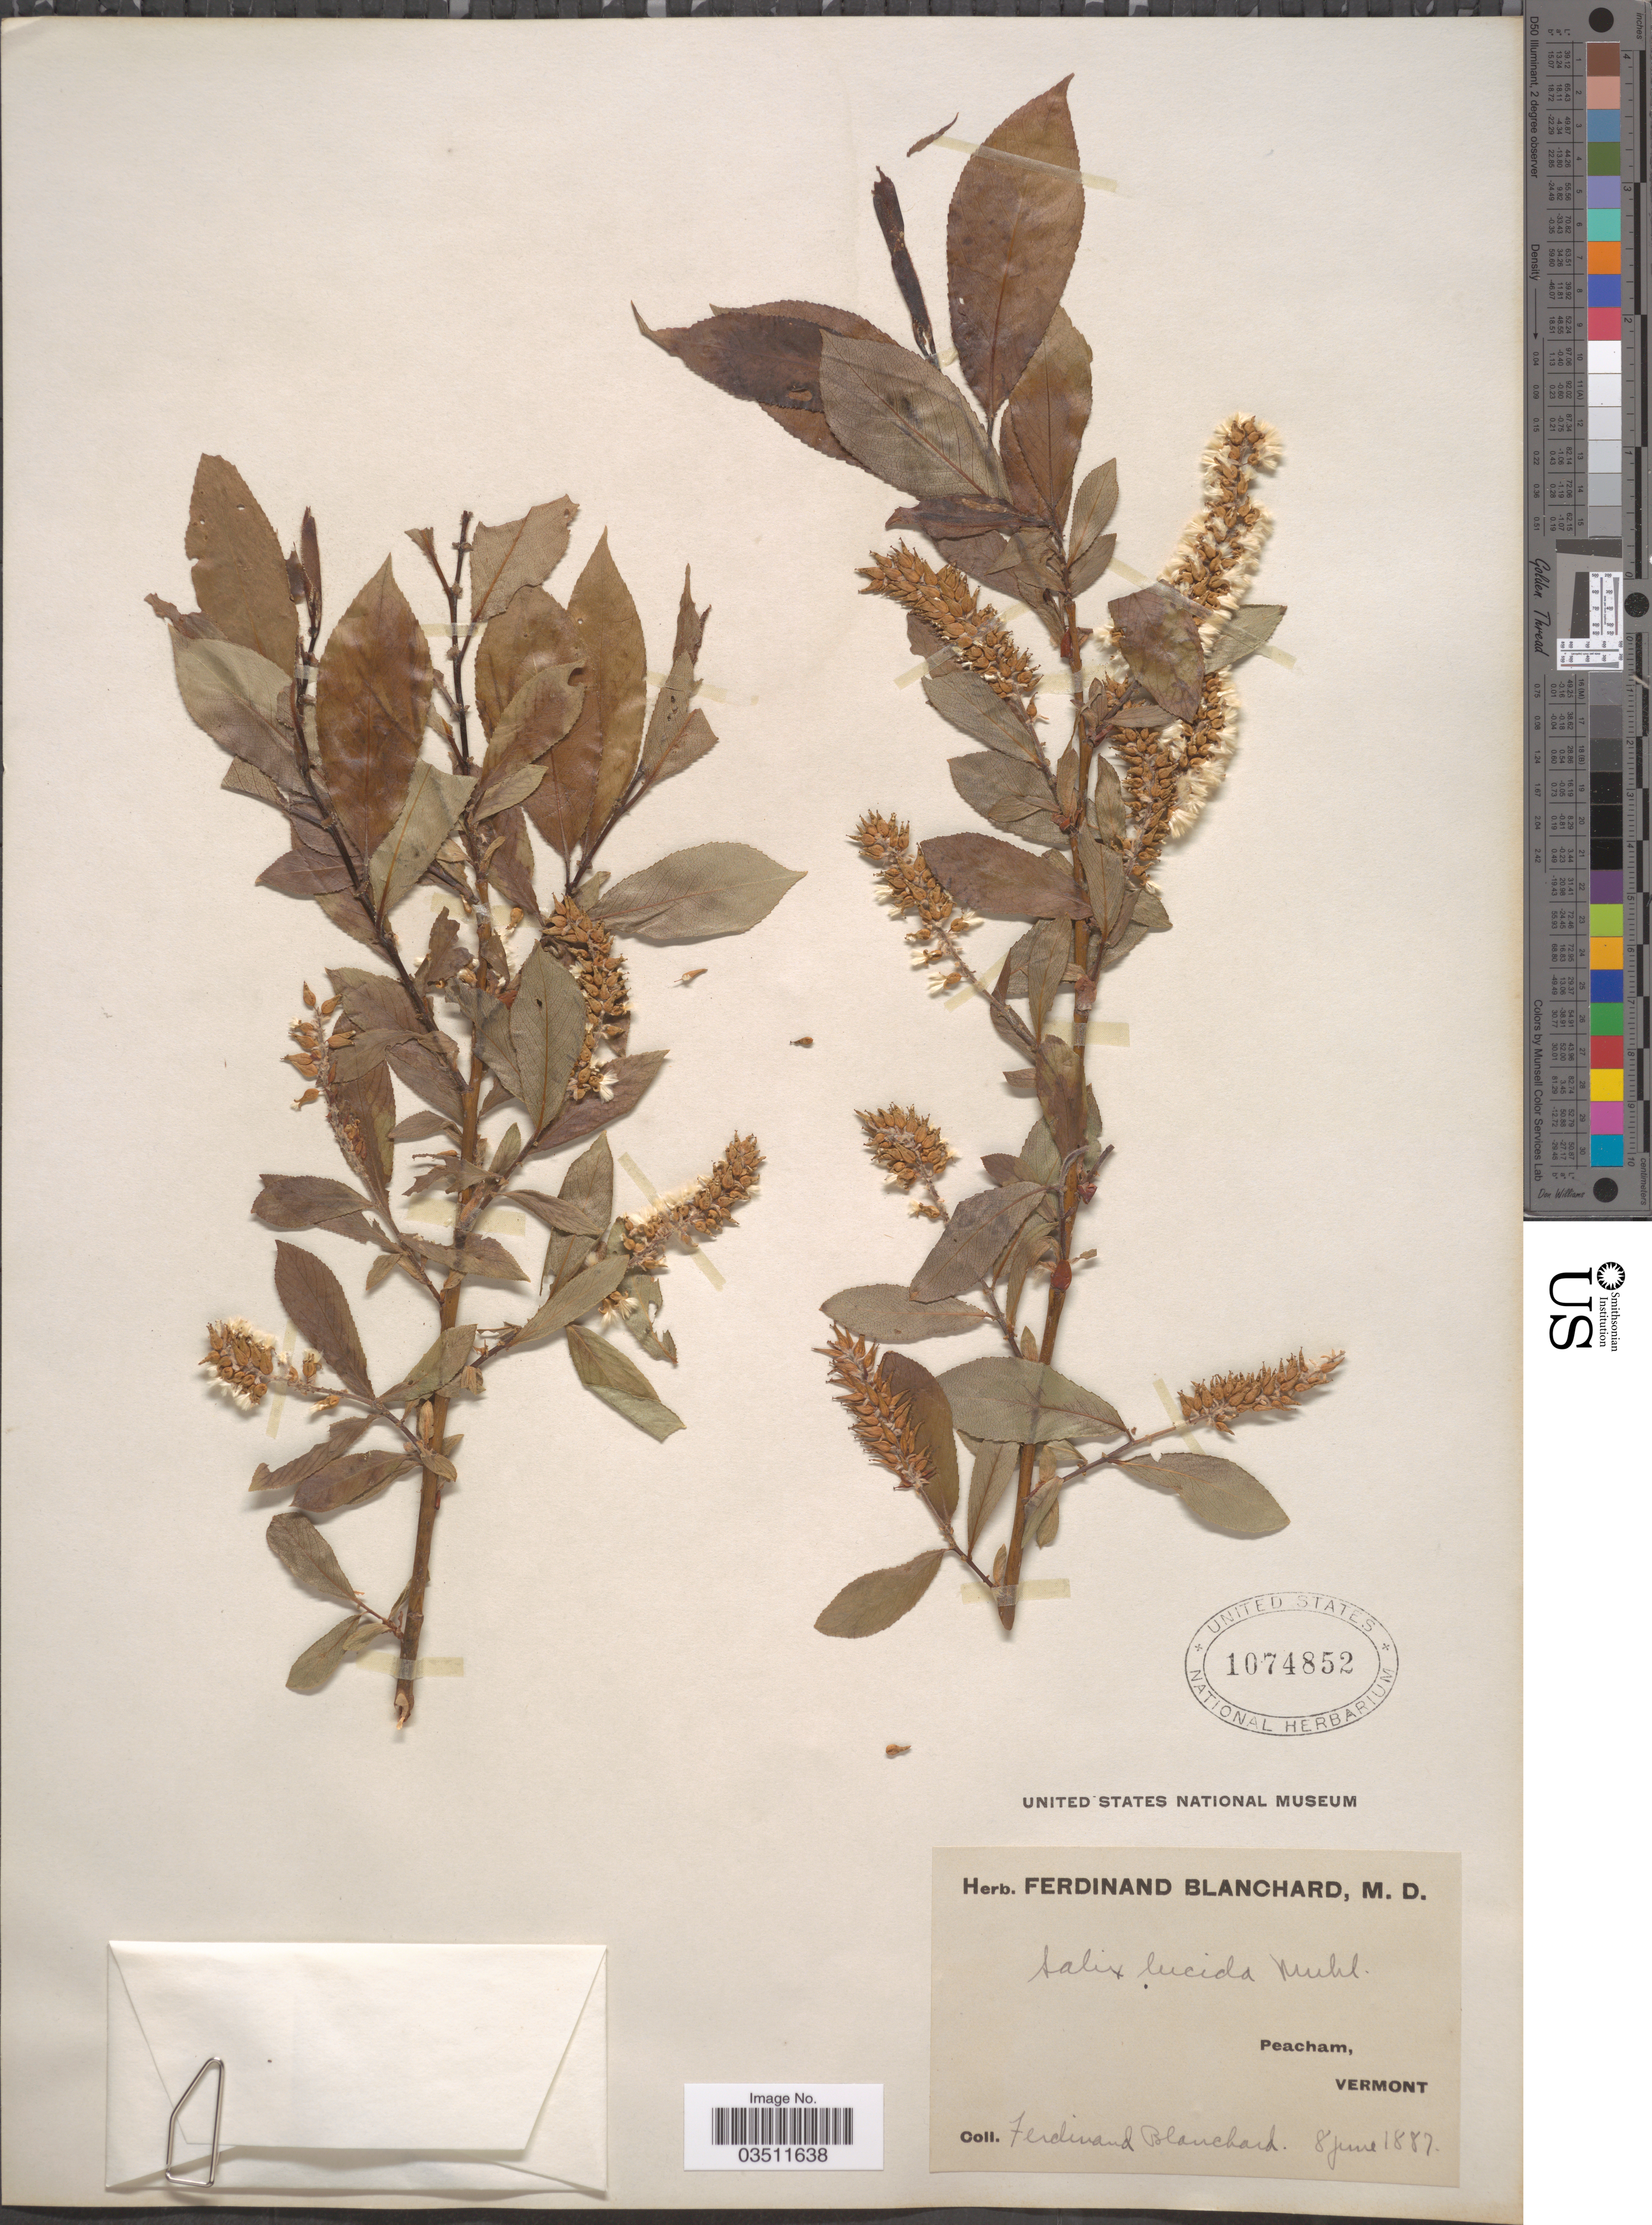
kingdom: Plantae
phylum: Tracheophyta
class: Magnoliopsida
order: Malpighiales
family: Salicaceae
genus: Salix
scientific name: Salix lucida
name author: Muhl.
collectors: F. Blanchard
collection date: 1887-06-08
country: United States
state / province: Vermont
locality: Peacham.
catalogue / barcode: US 1074852